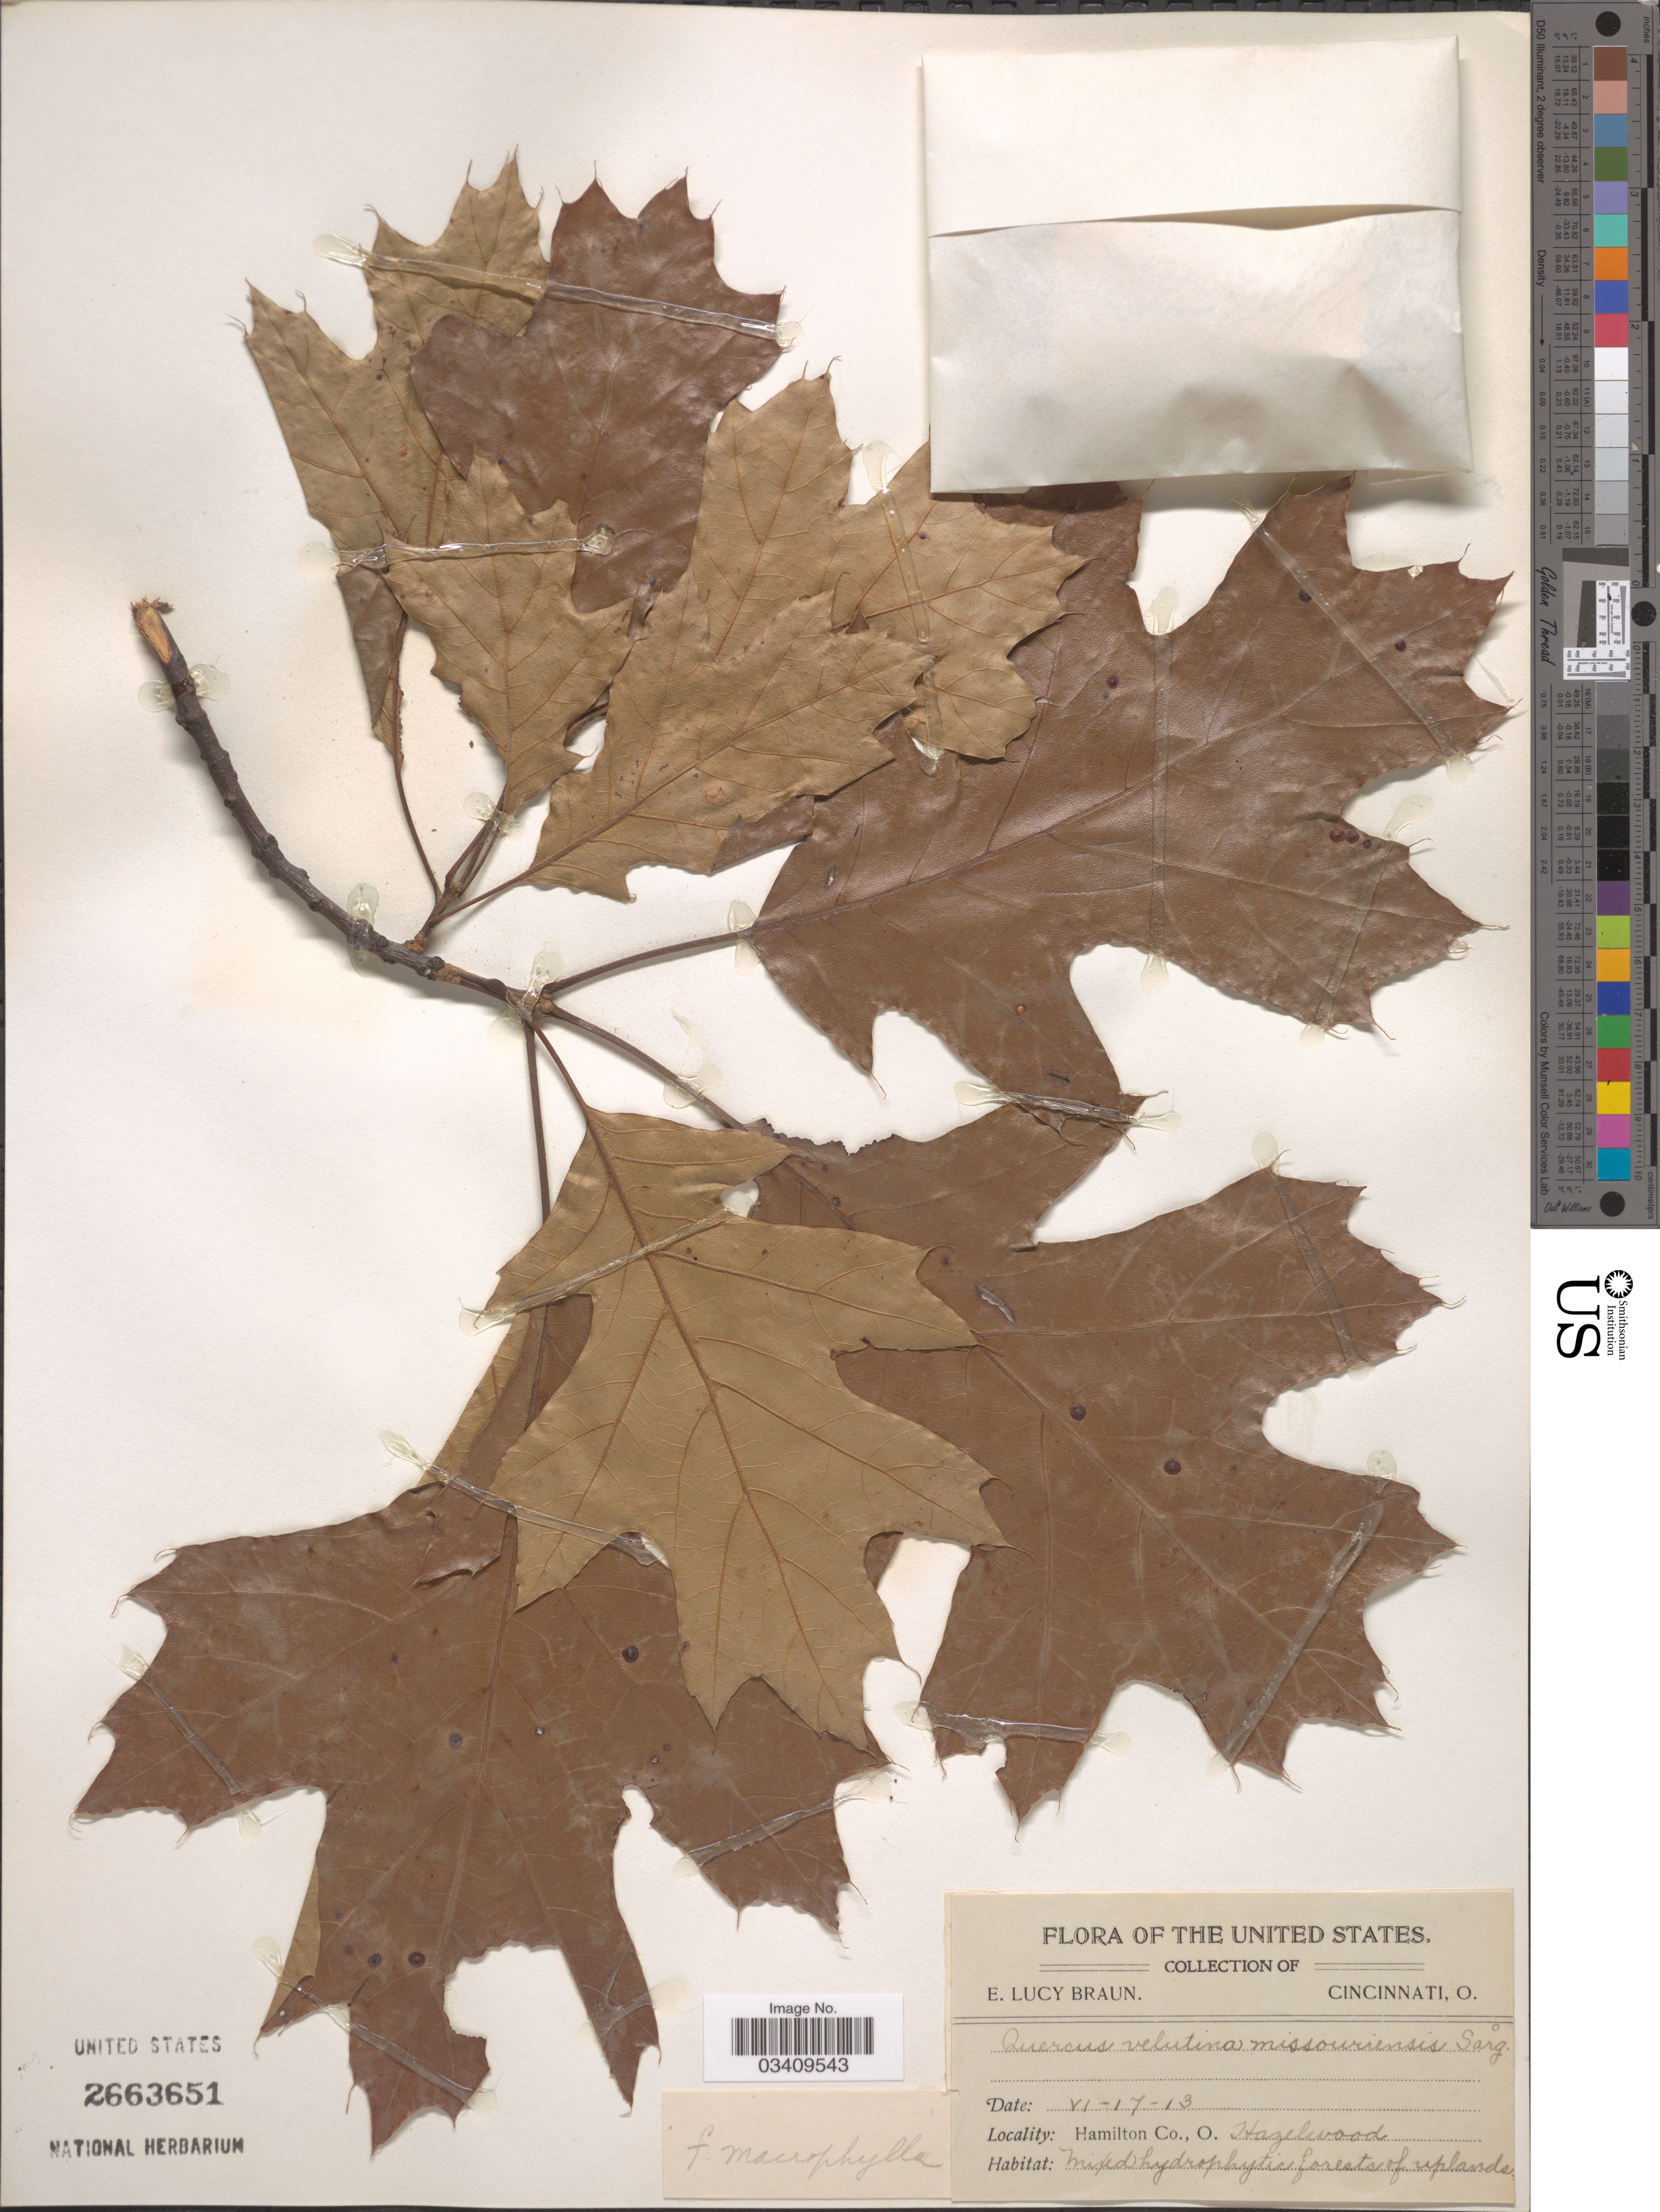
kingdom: Plantae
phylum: Tracheophyta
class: Magnoliopsida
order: Fagales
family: Fagaceae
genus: Quercus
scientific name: Quercus velutina var. macrophylla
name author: (Dippel) Trel.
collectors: E. L. Braun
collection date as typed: Transcribed d/m/y: 17/6/13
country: United States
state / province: Ohio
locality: Hamilton Co. Hazelwood.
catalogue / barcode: US 2663651